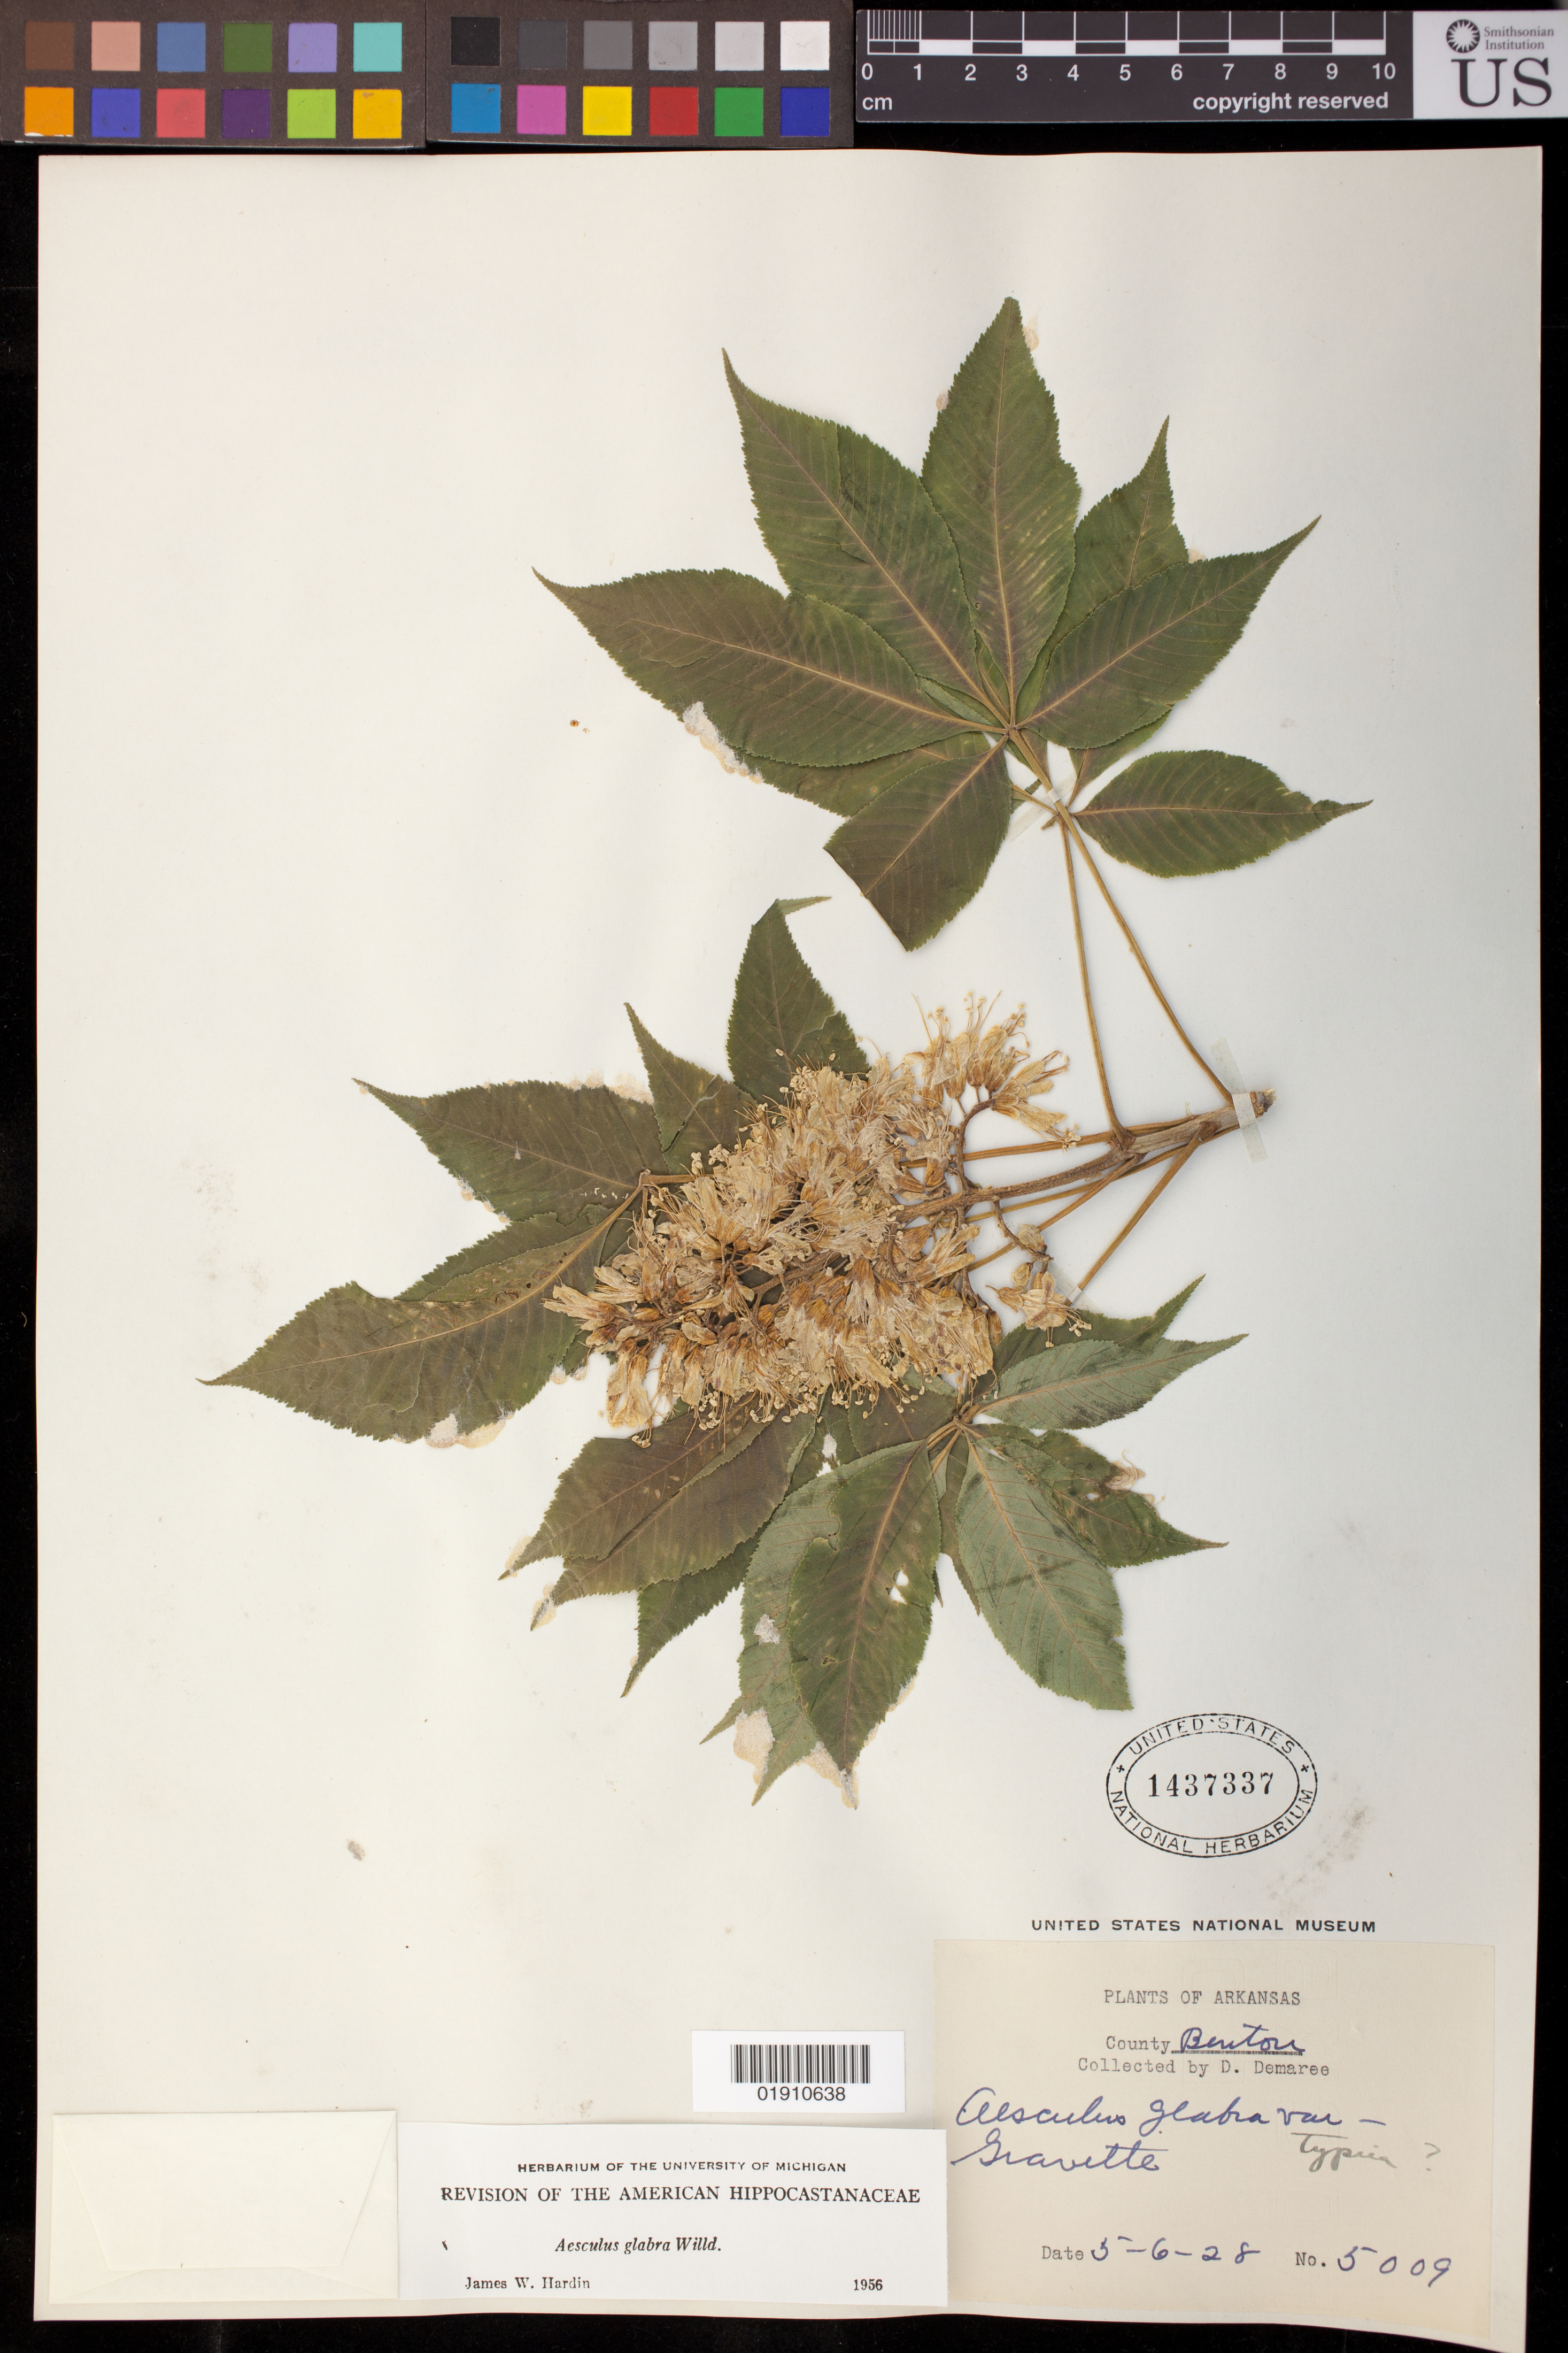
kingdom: Plantae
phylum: Tracheophyta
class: Magnoliopsida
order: Sapindales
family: Sapindaceae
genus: Aesculus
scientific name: Aesculus glabra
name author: Willd.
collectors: D. Demaree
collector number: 5009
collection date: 1928-05-06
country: United States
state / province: Arkansas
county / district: Benton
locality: Gravette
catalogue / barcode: US 1437337